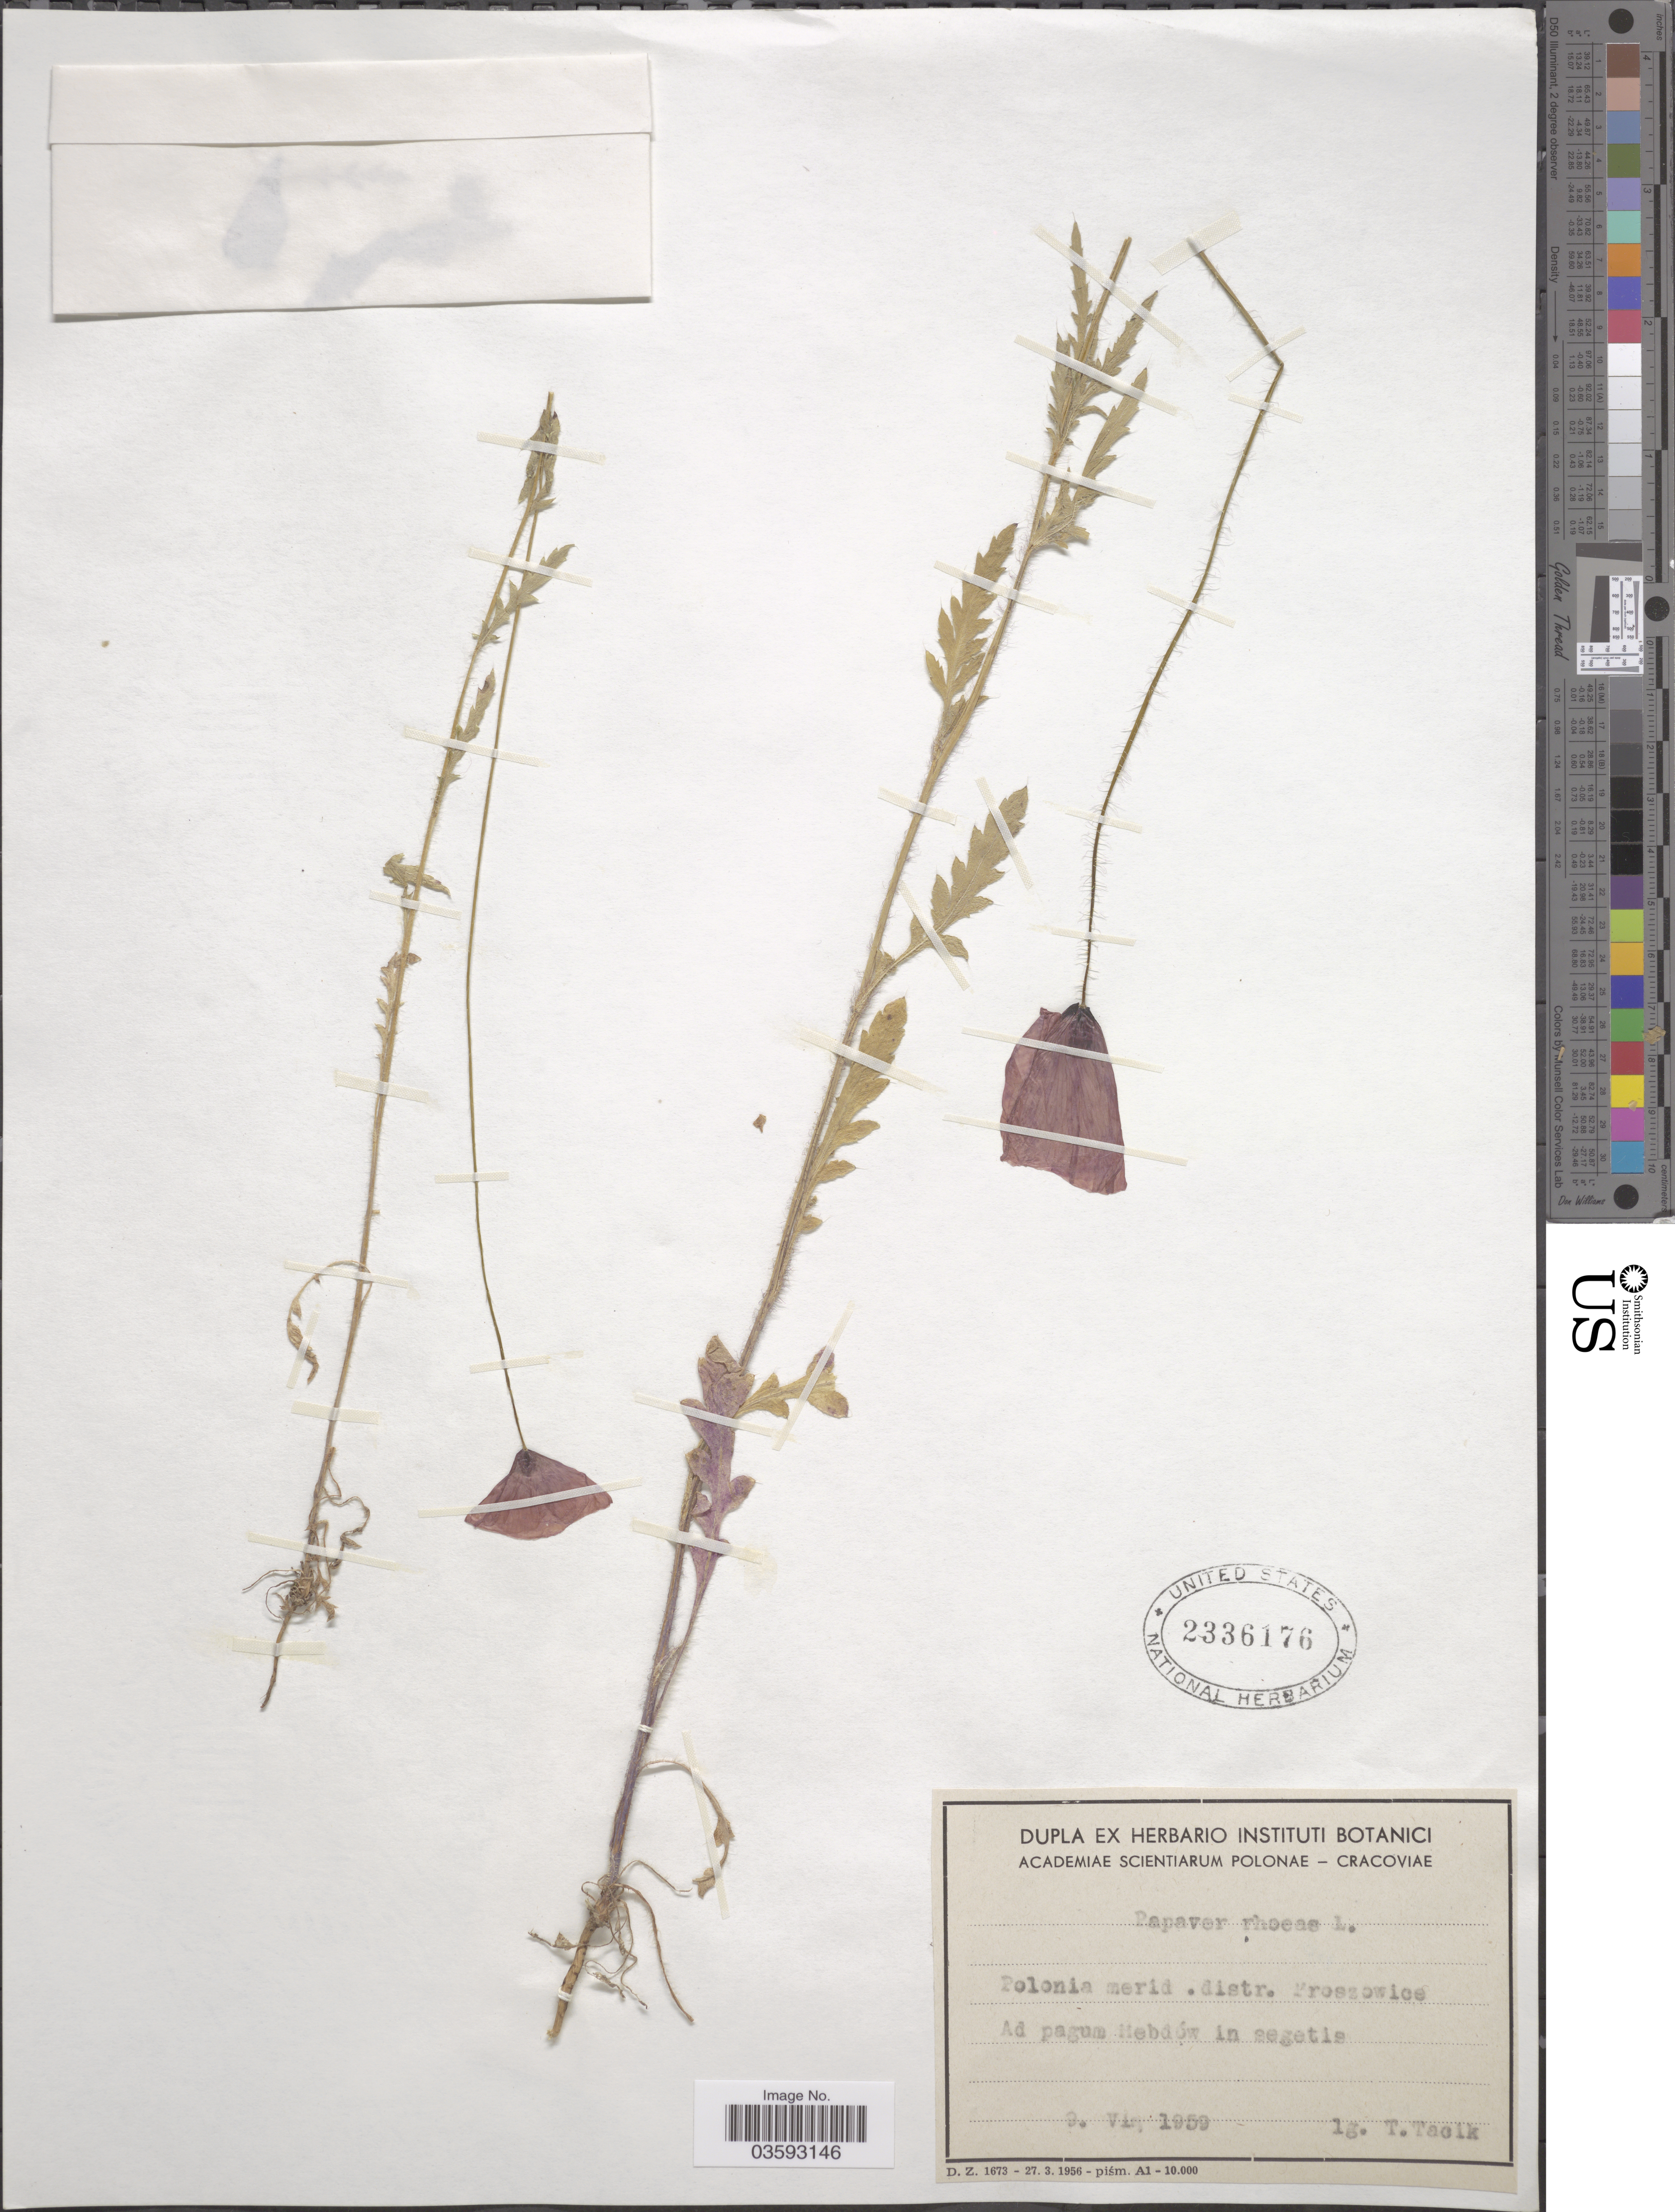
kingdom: Plantae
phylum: Tracheophyta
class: Magnoliopsida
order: Ranunculales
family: Papaveraceae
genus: Papaver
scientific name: Papaver rhoeas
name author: L.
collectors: T. Tacik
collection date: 1959-06-09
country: Poland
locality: Polonia merid. distr. Proszowice.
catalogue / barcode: US 2336176